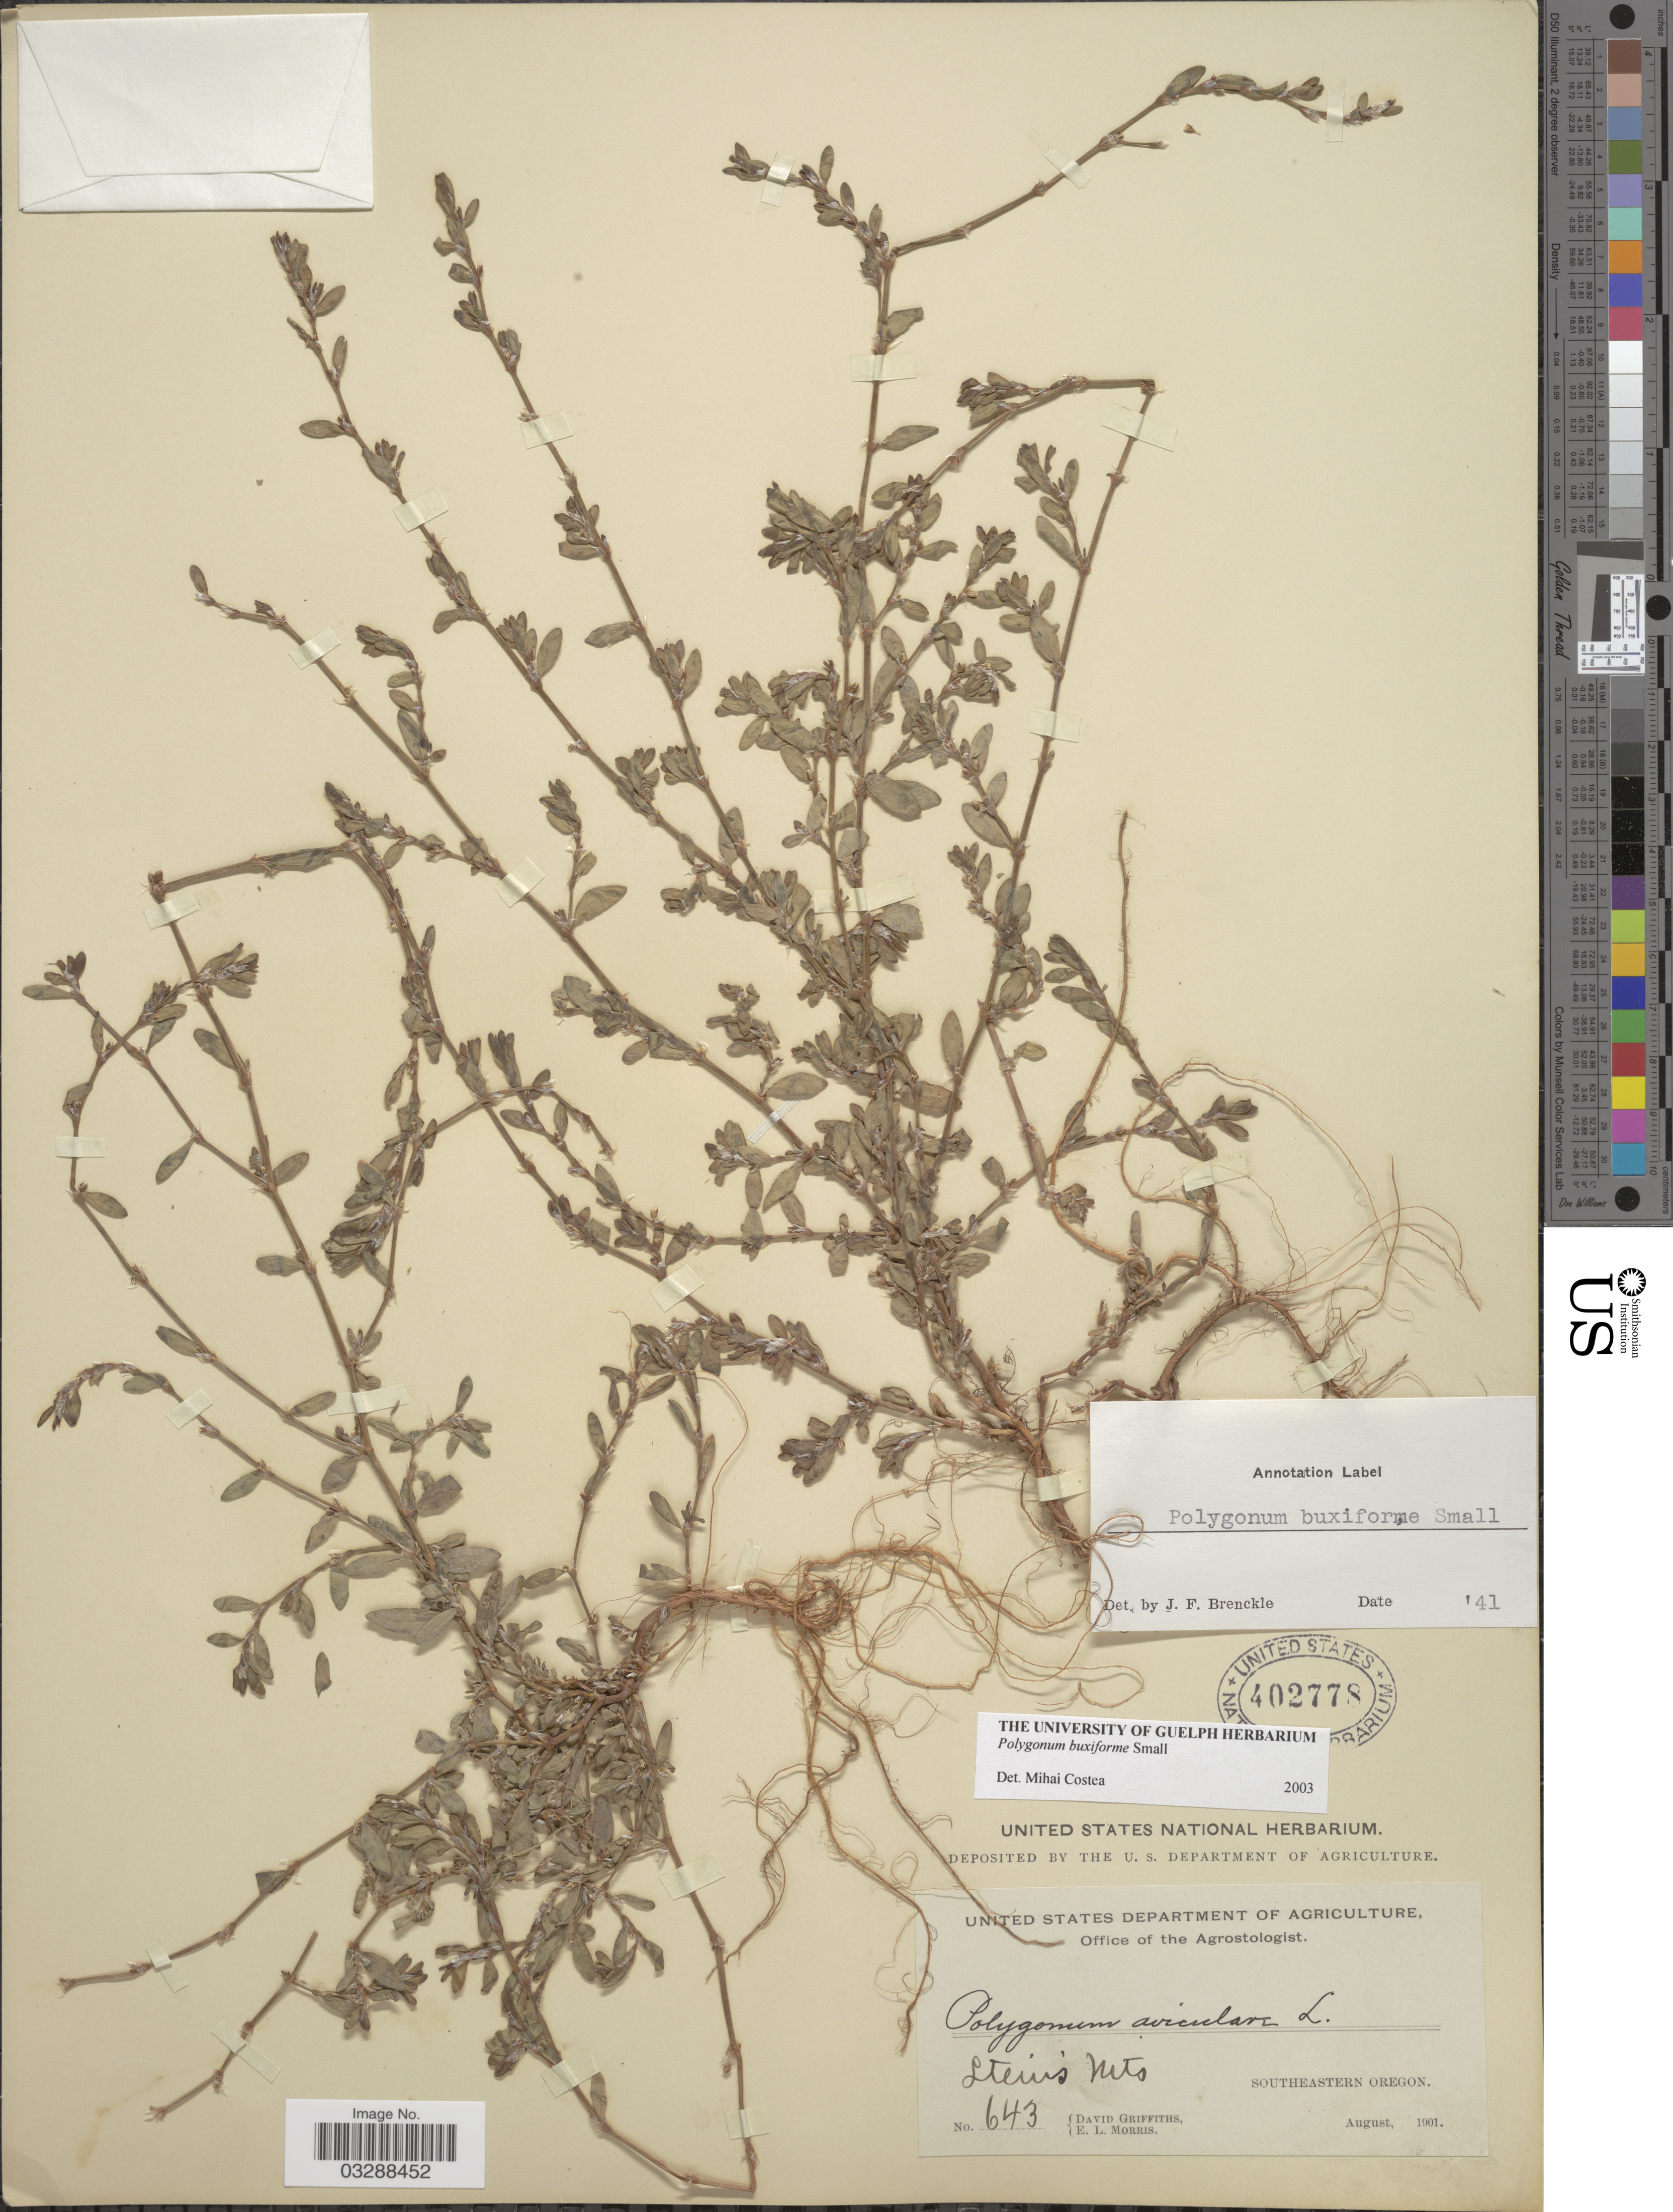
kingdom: Plantae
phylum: Tracheophyta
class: Magnoliopsida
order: Caryophyllales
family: Polygonaceae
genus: Polygonum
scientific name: Polygonum buxiforme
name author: Small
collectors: D. Griffiths & E. Morris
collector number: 643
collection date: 1901-08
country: United States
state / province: Oregon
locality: Steens Mts, Southeastern Oregon.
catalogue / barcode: US 402778